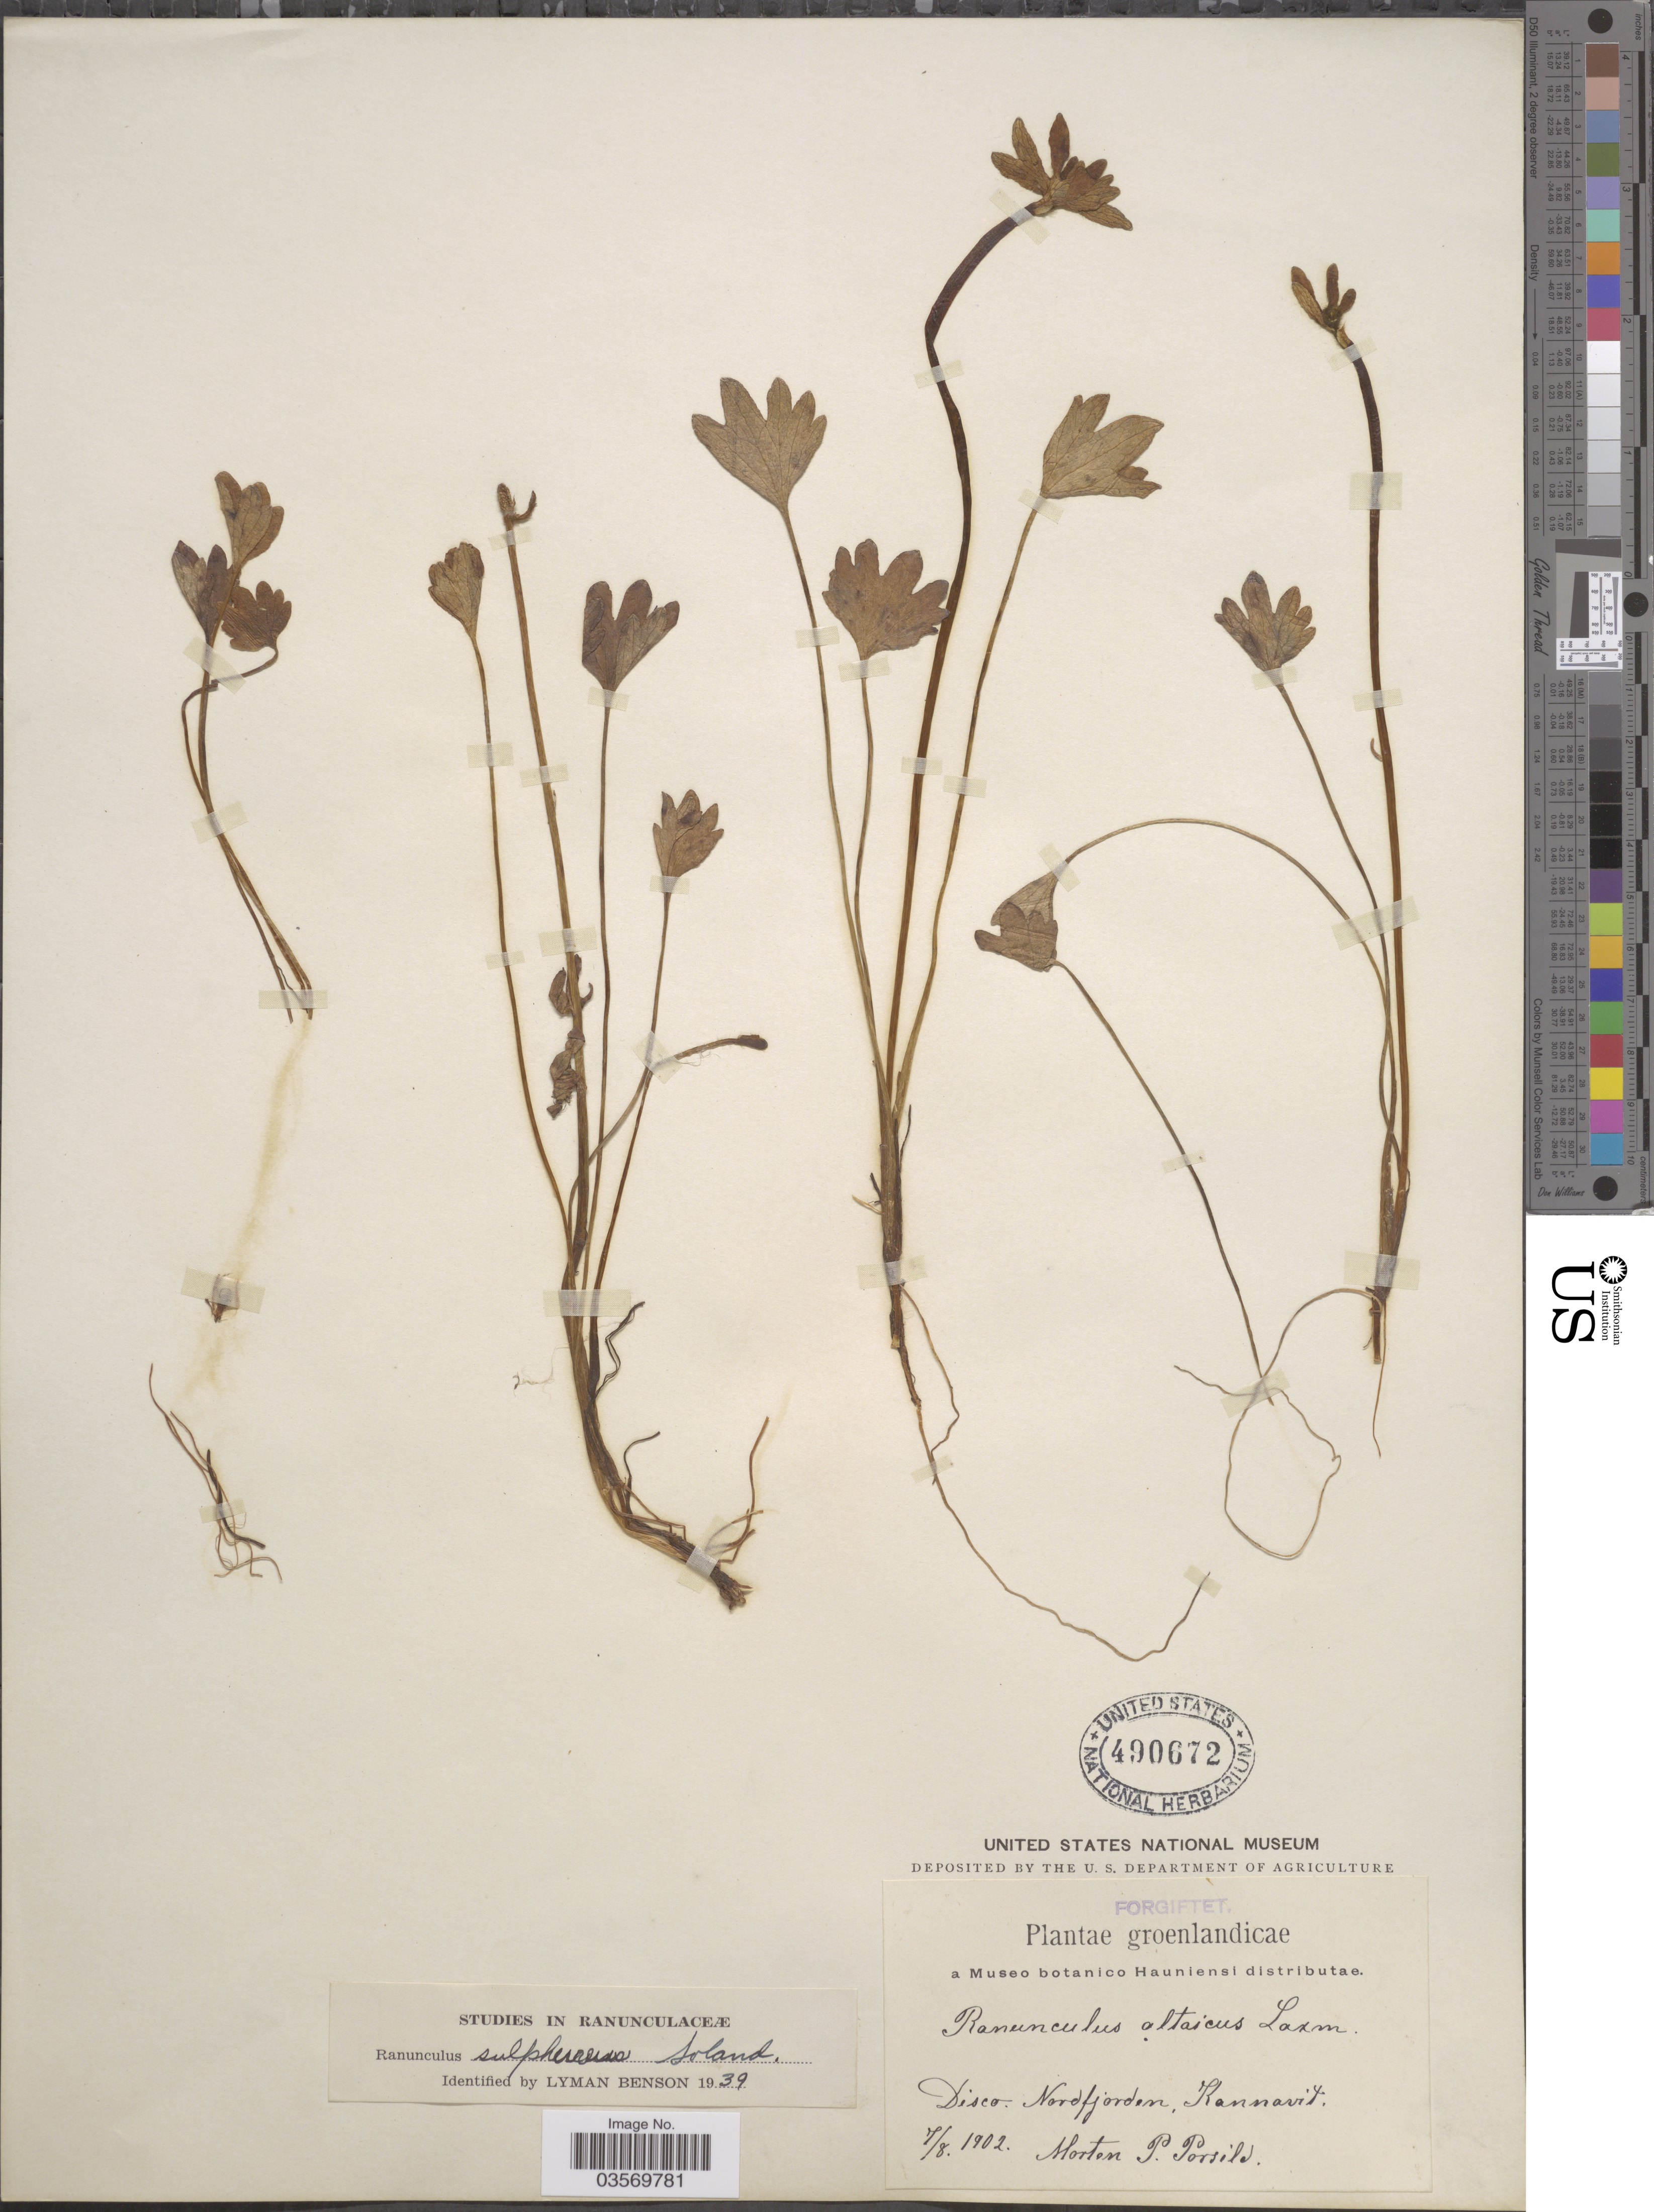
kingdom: Plantae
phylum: Tracheophyta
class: Magnoliopsida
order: Ranunculales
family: Ranunculaceae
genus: Ranunculus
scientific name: Ranunculus sulphureus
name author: Sol.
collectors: M. P. Porsild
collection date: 1902-08-07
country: Greenland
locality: Forgiftet [unsure placement]. Groenlandicae. Disco. Nordfjorden, Kannavit.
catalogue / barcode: US 490672